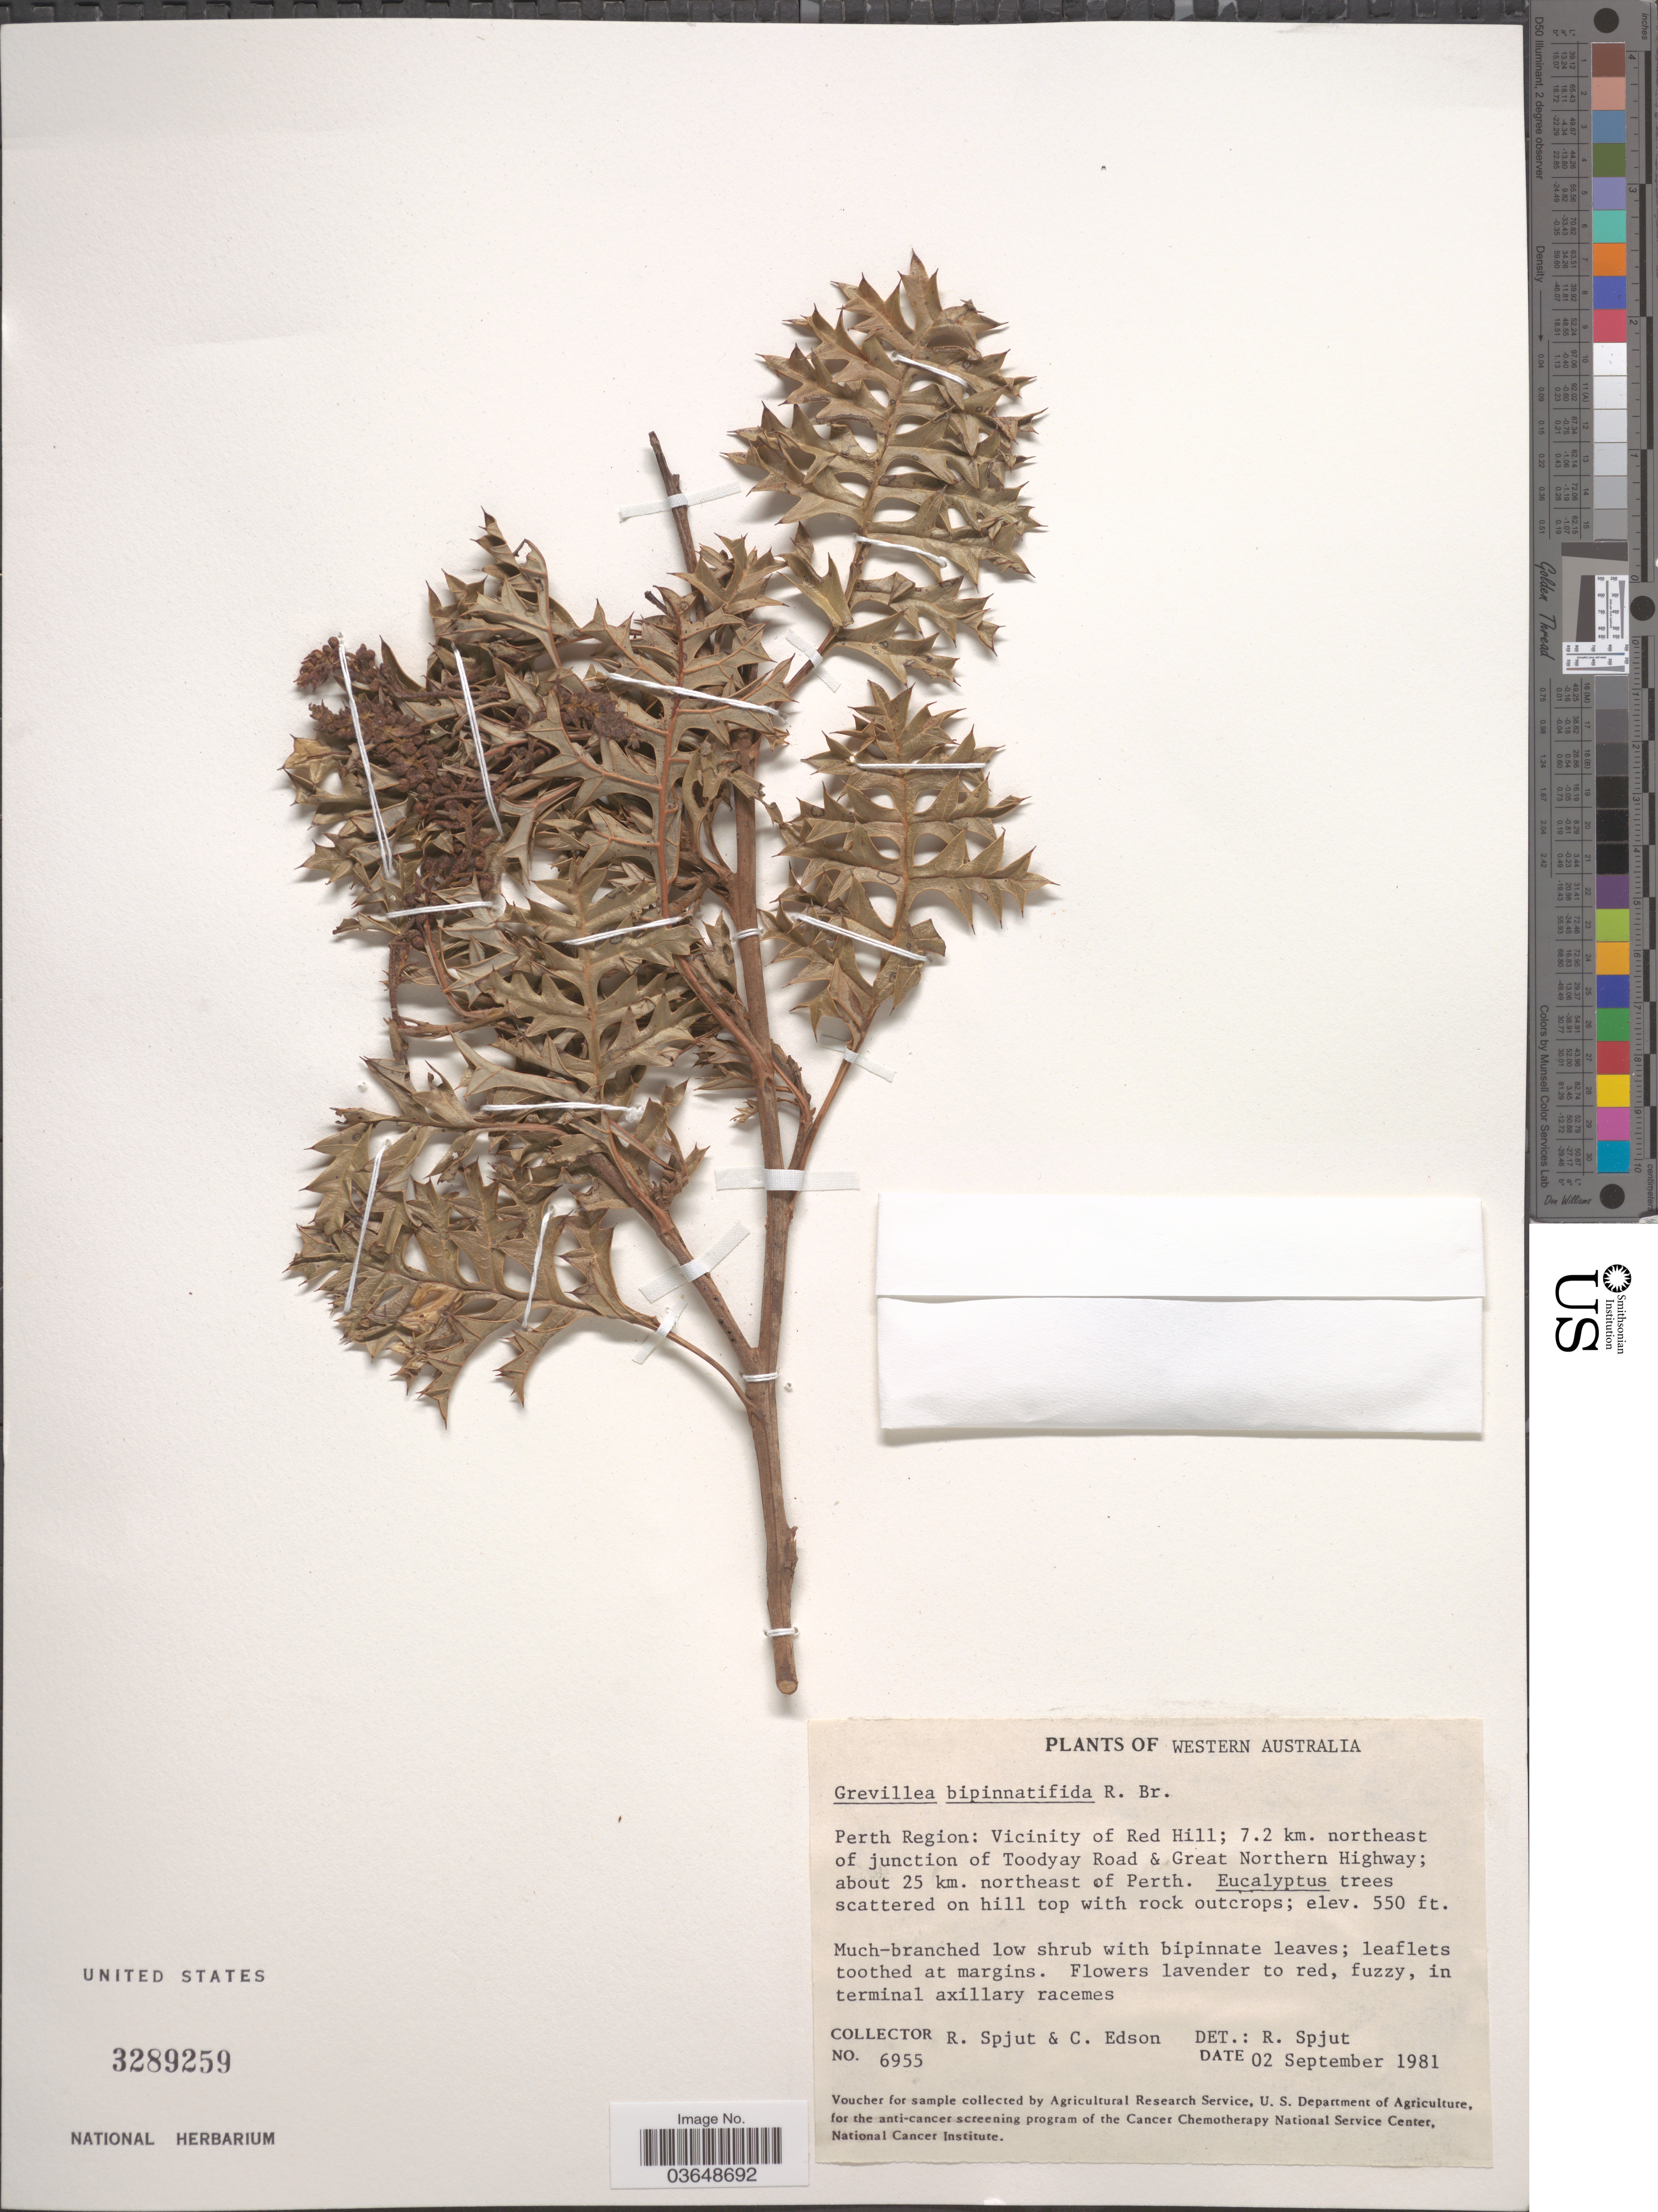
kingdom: Plantae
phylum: Tracheophyta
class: Magnoliopsida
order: Proteales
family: Proteaceae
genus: Grevillea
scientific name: Grevillea bipinnatifida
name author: R. Br.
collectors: R. Spjut & C. Edson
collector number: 6955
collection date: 1981-09-02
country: Australia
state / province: Western Australia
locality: Perth Region: Vicinity of Red Hill; 7.2 km. northeast of junction of Toodyay Road & Great Northern Highway; about 25 km. northeast of Perth.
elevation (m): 168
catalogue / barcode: US 3289259